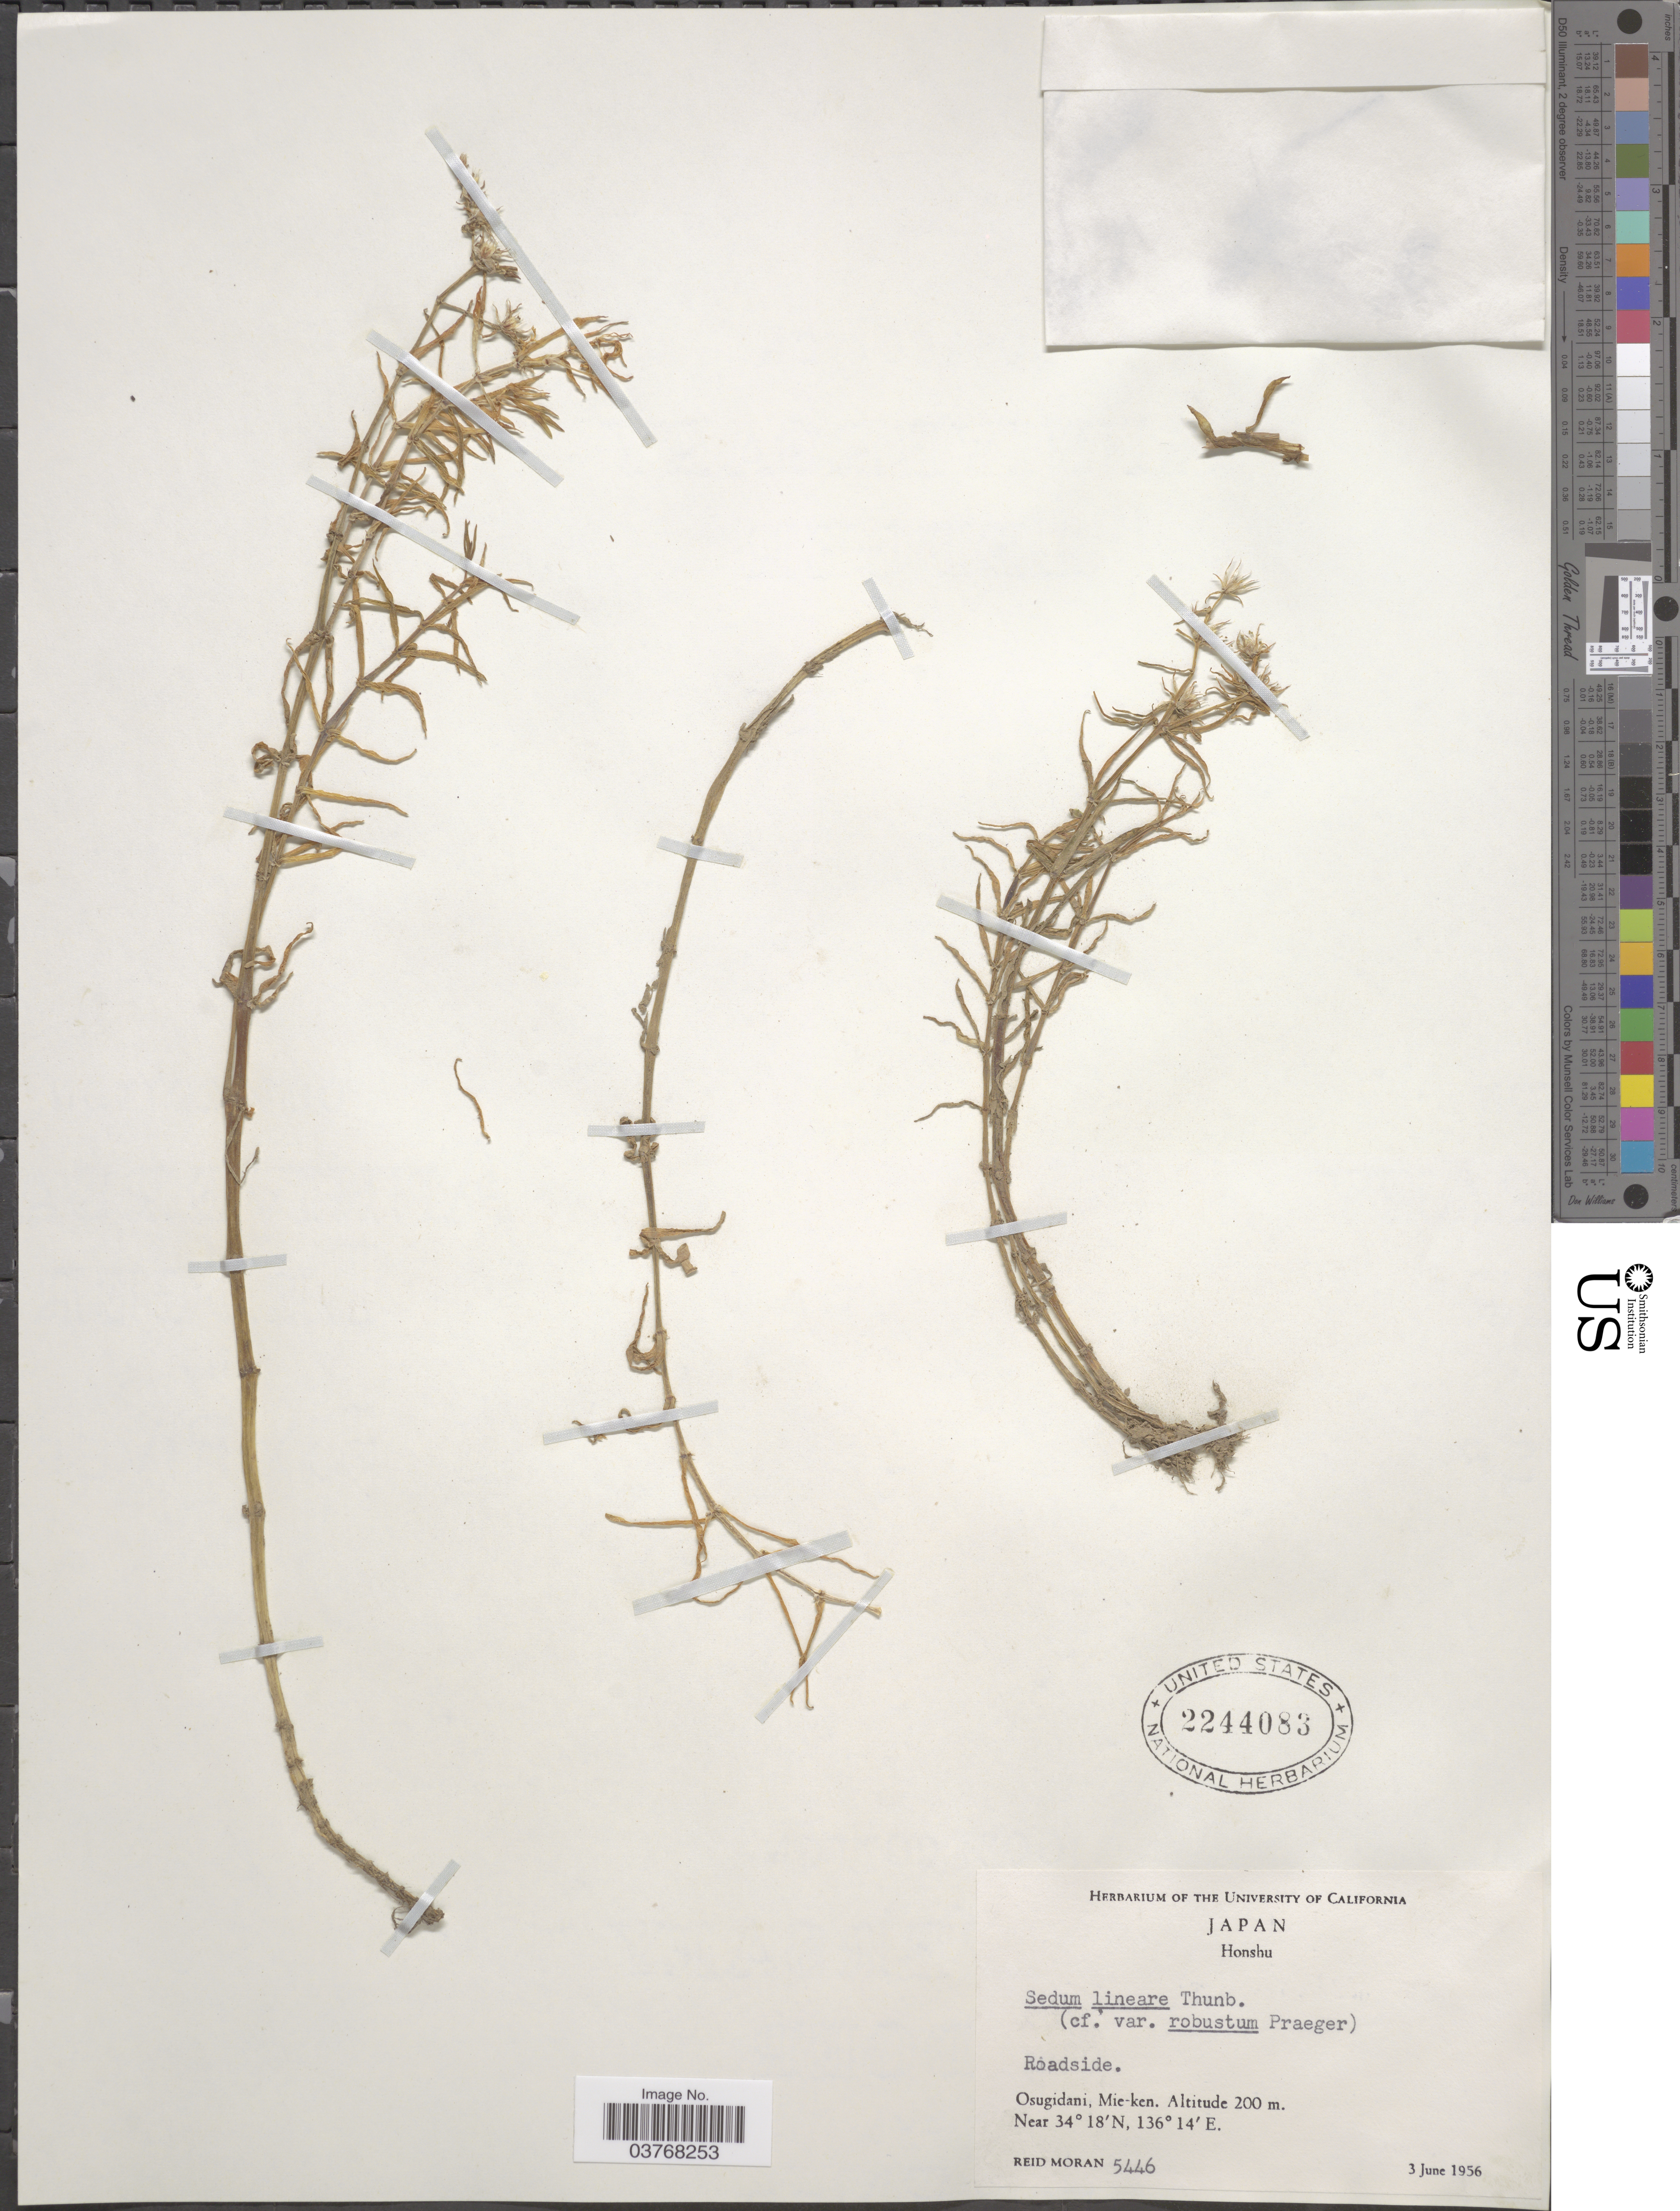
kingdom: Plantae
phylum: Tracheophyta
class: Magnoliopsida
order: Saxifragales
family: Crassulaceae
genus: Sedum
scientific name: Sedum lineare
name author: Thunb.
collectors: R. Moran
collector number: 5446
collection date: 1956-06-03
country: Japan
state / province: Mie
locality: Honshu. Osugidani, Mie-ken.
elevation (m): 200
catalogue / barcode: US 2244083